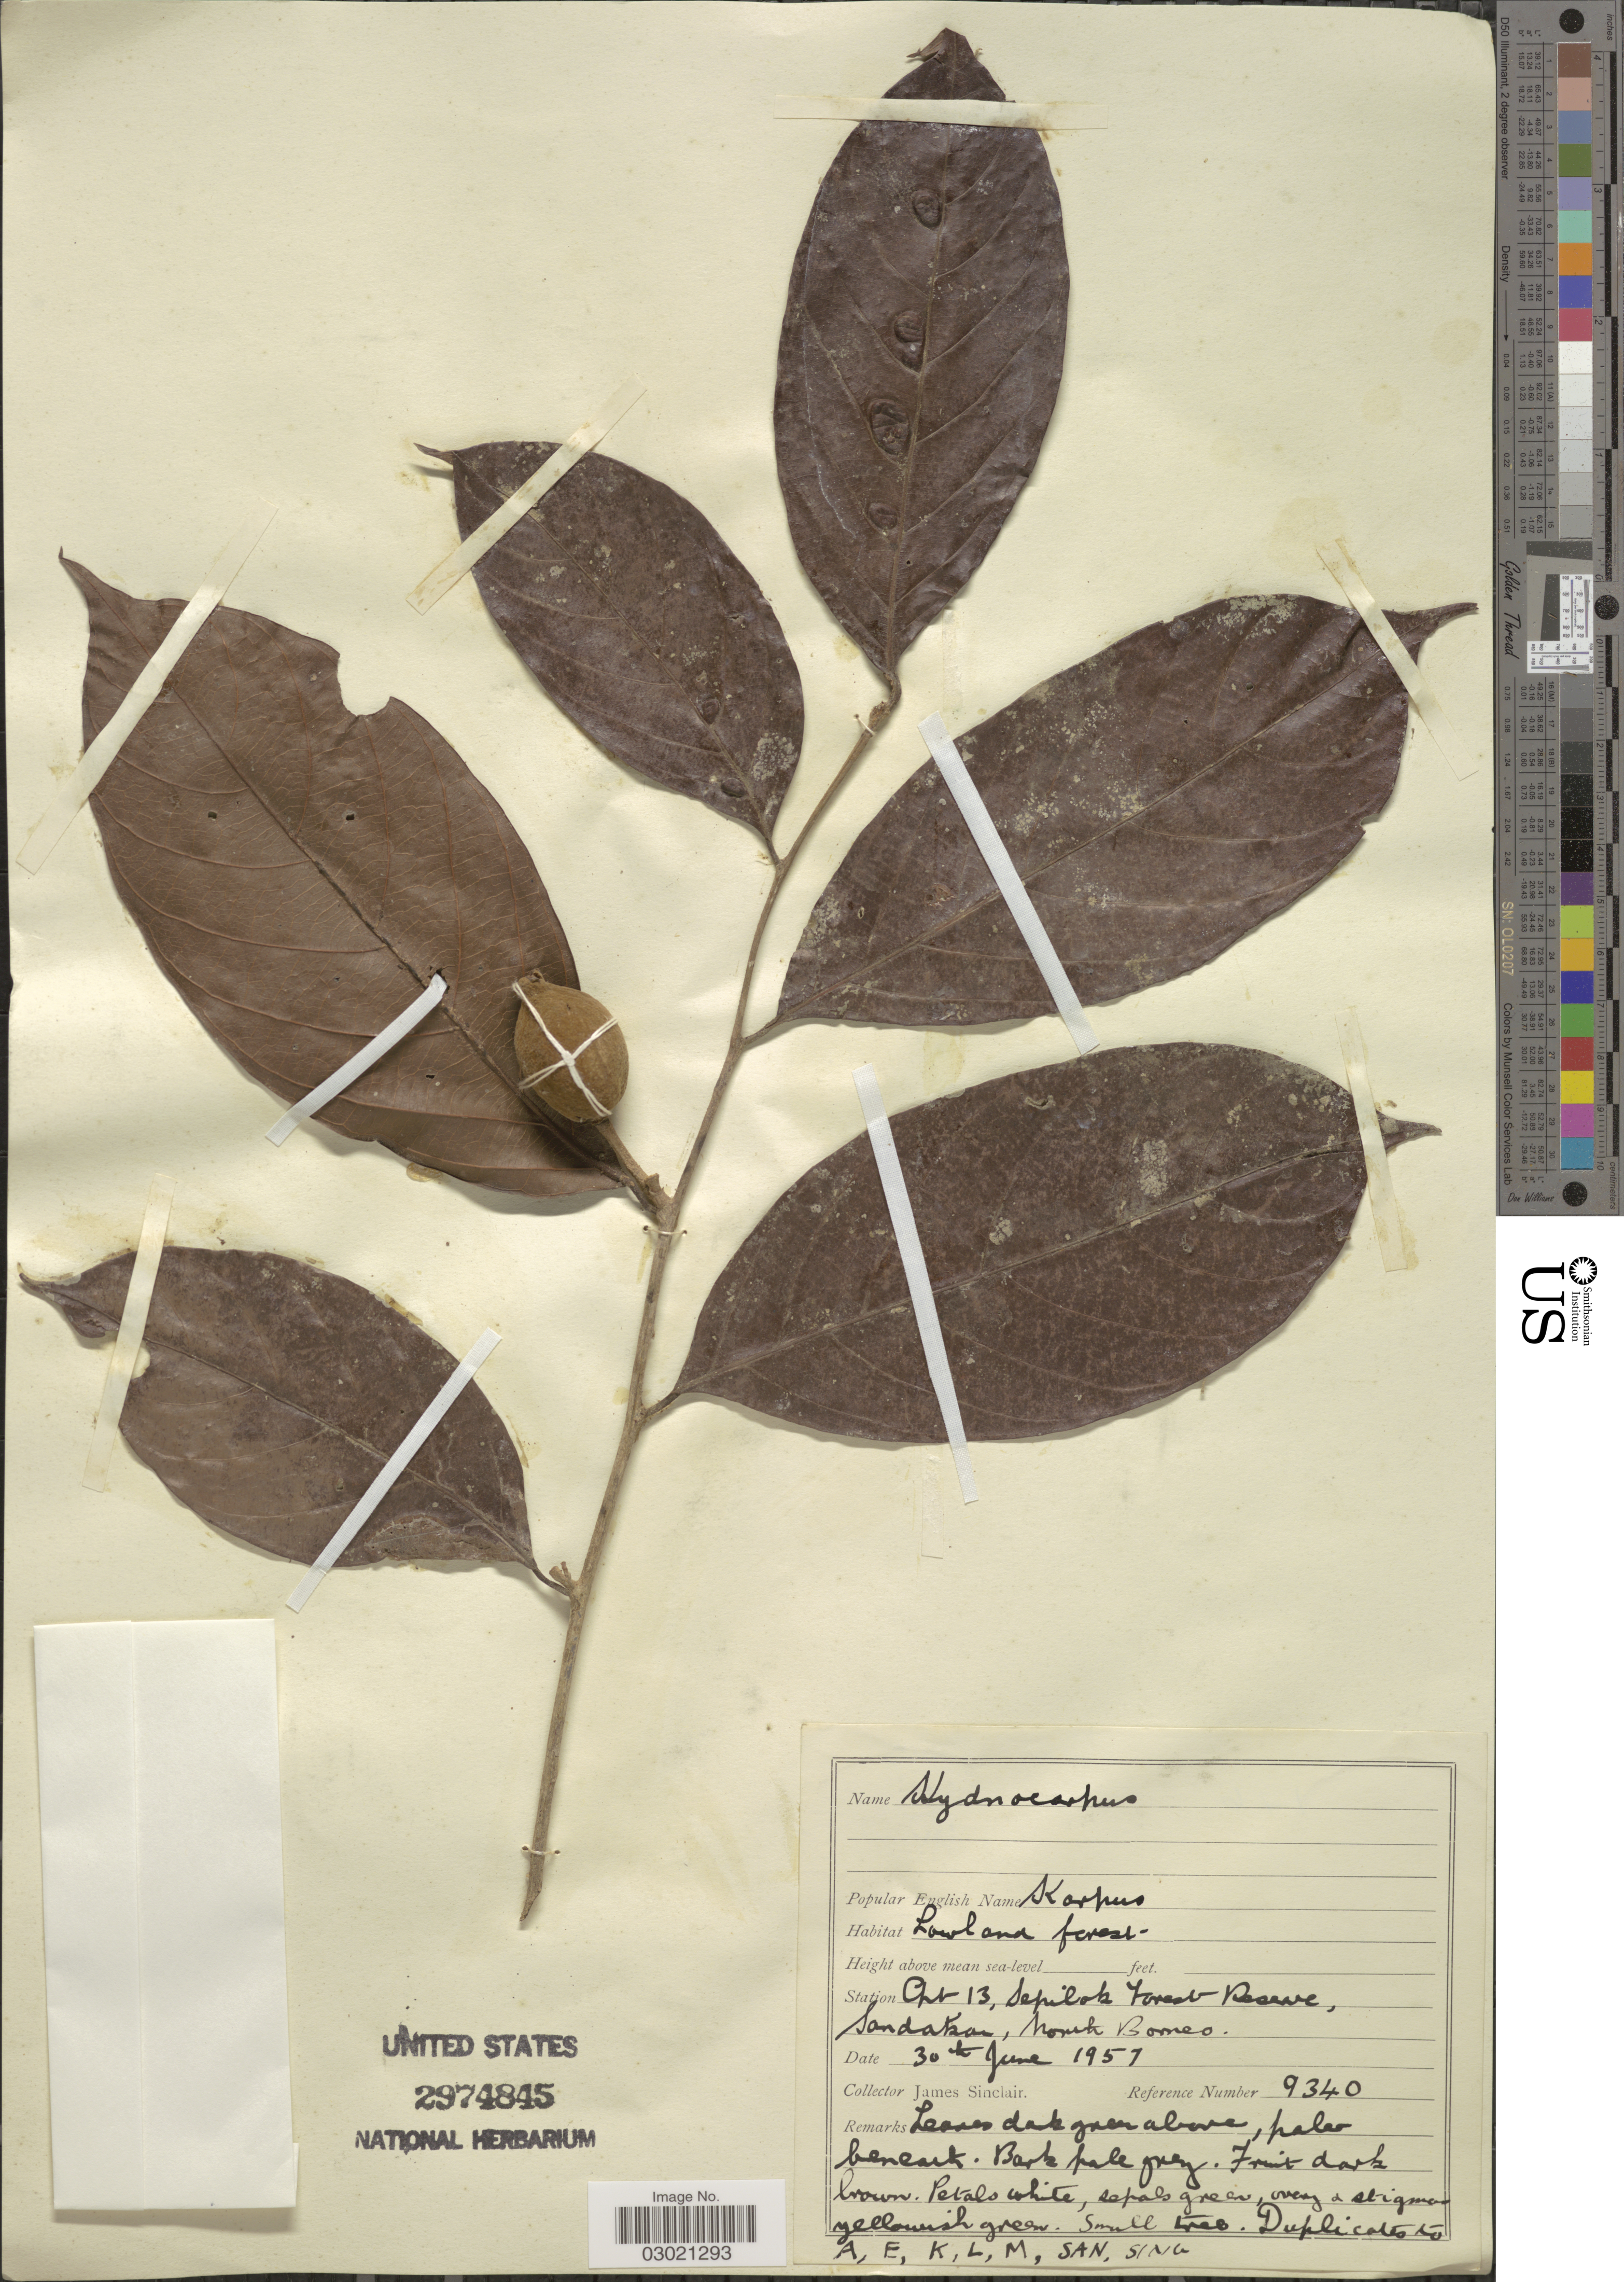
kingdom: Plantae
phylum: Tracheophyta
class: Magnoliopsida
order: Malpighiales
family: Achariaceae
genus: Hydnocarpus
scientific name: Hydnocarpus sp.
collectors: J. Sinclair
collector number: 9340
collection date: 1957-06-30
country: Malaysia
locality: Cpt 13, Sepilok Forest Reserve, Sandakan, North Borneo.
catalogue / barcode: US 2974845